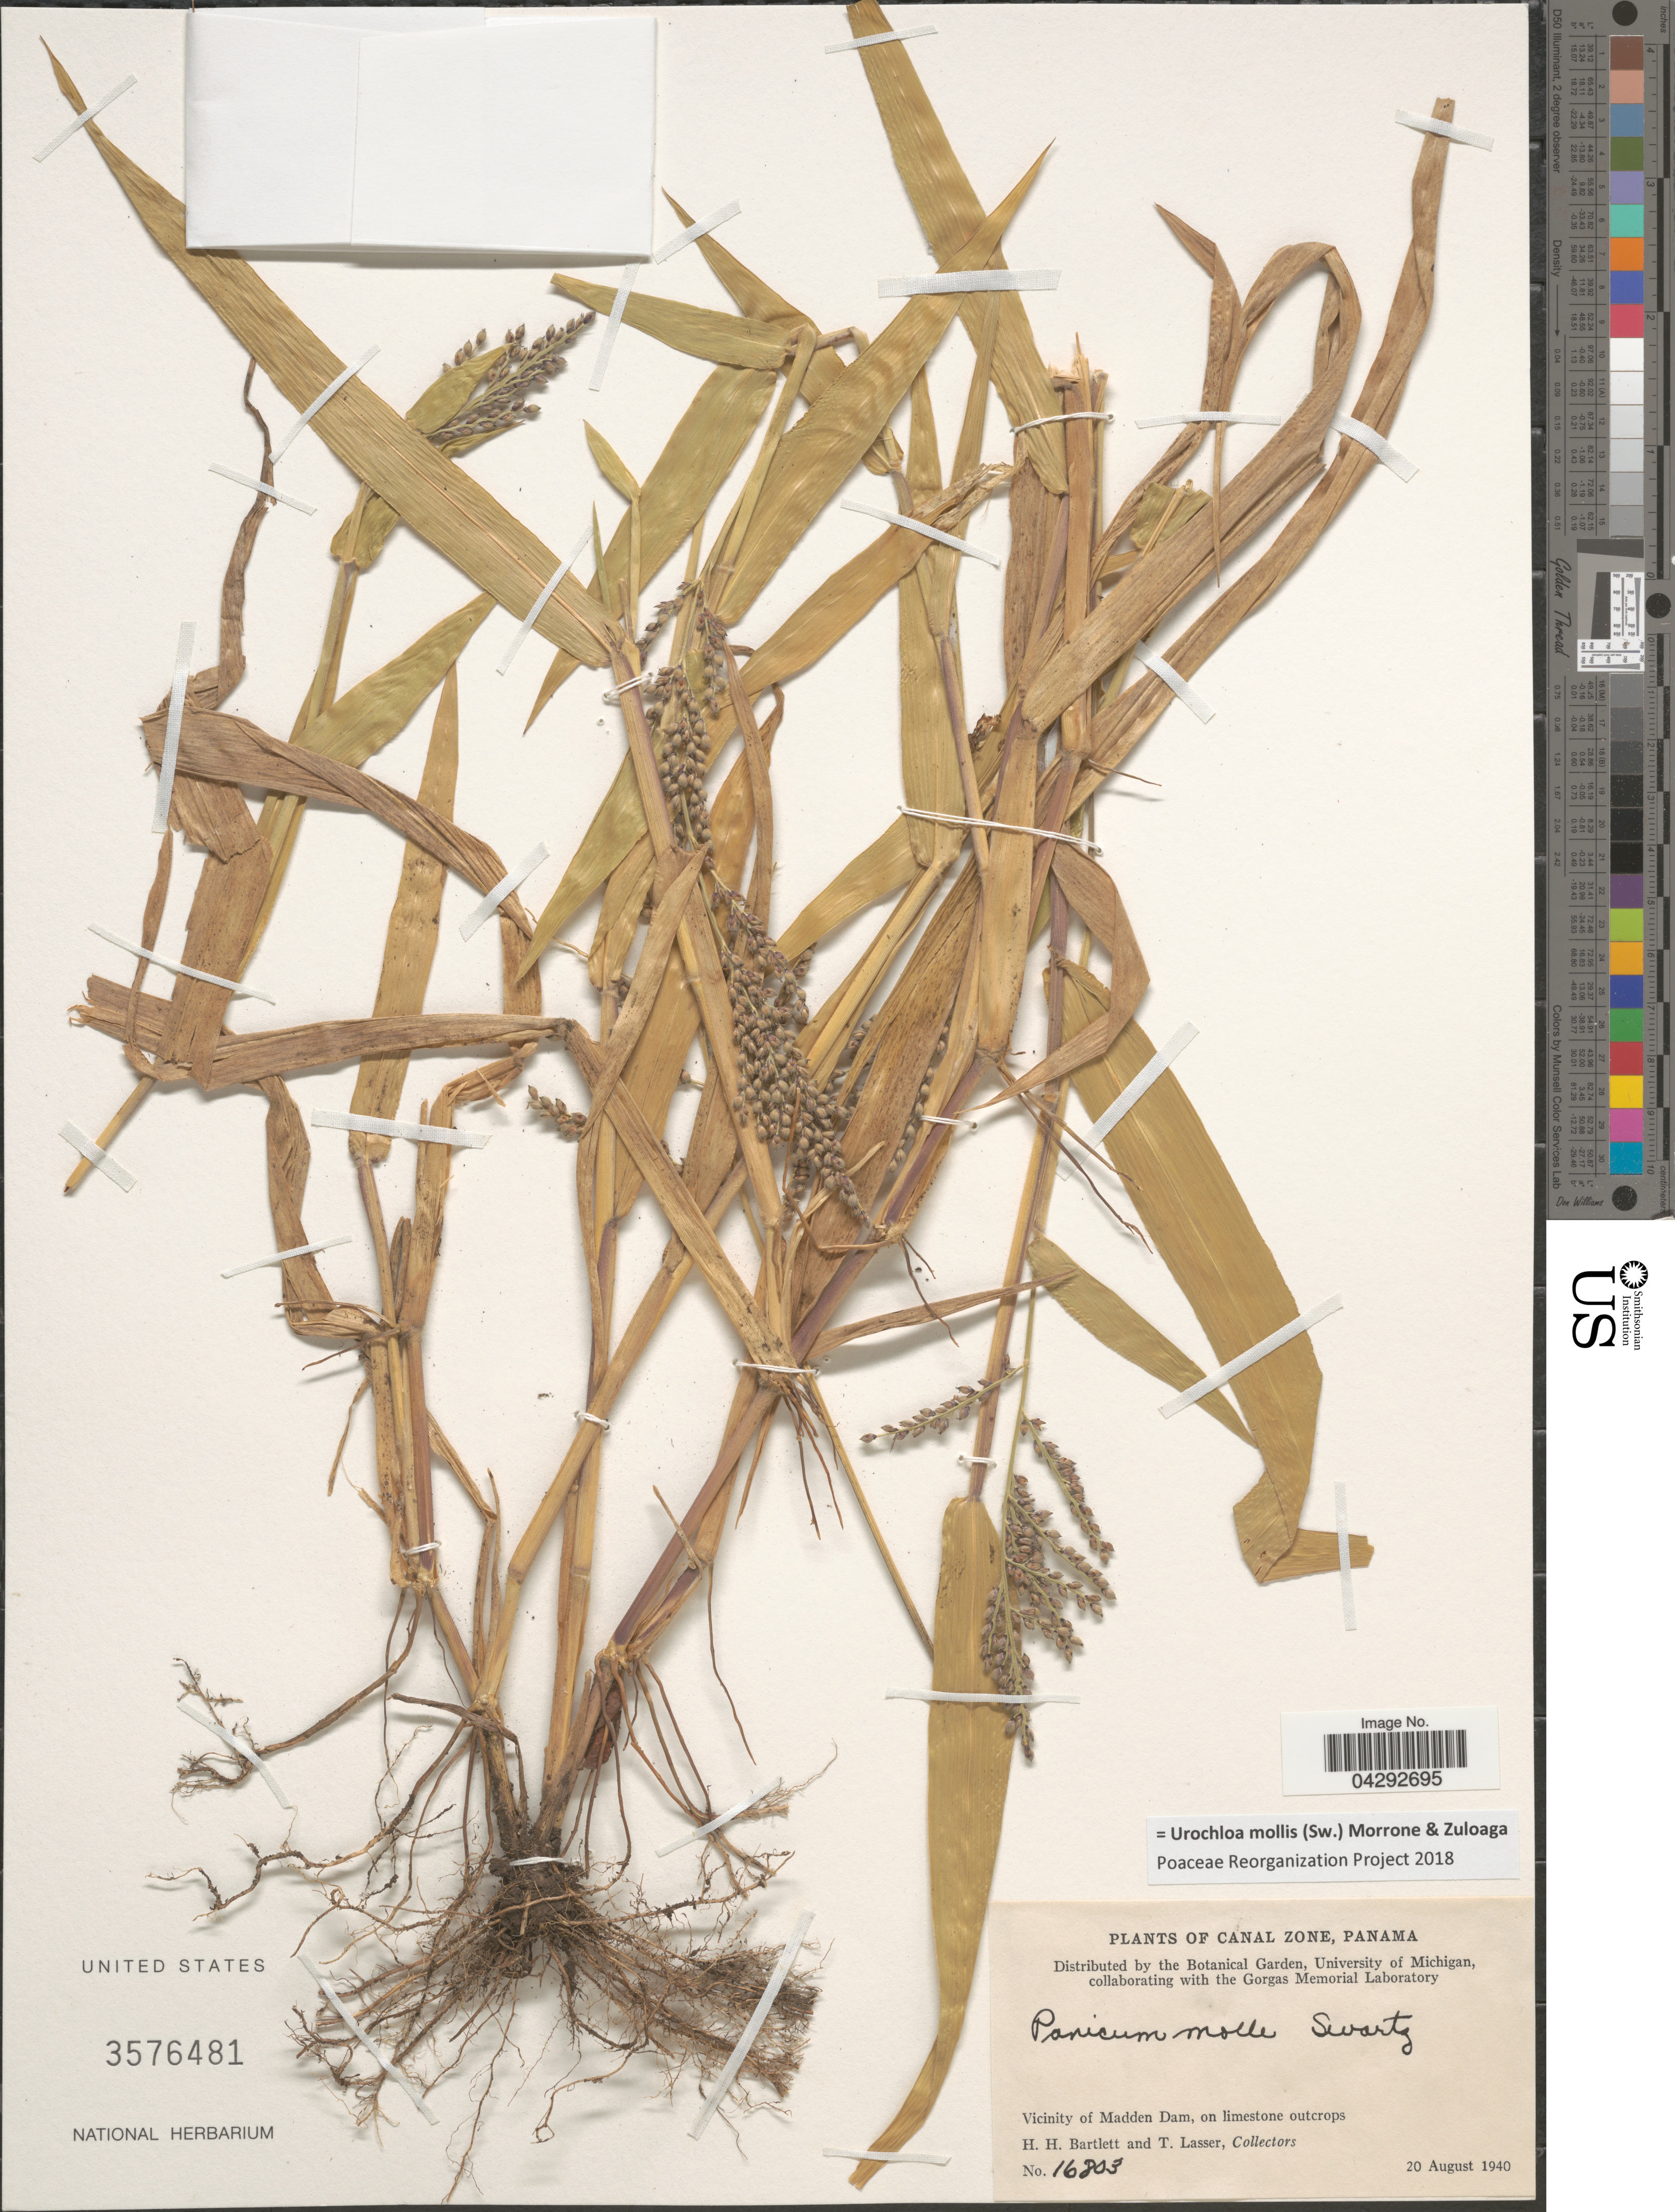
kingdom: Plantae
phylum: Tracheophyta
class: Liliopsida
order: Poales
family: Poaceae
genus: Urochloa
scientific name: Urochloa mollis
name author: (Sw.) Morrone & Zuloaga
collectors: H. H. Bartlett & T. Lasser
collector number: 16803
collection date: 1940-08-20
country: Panama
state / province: Colón / Panamá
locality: Canal Zone. Vicinity of Madden Dam, on limestone outcrops.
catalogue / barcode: US 3576481